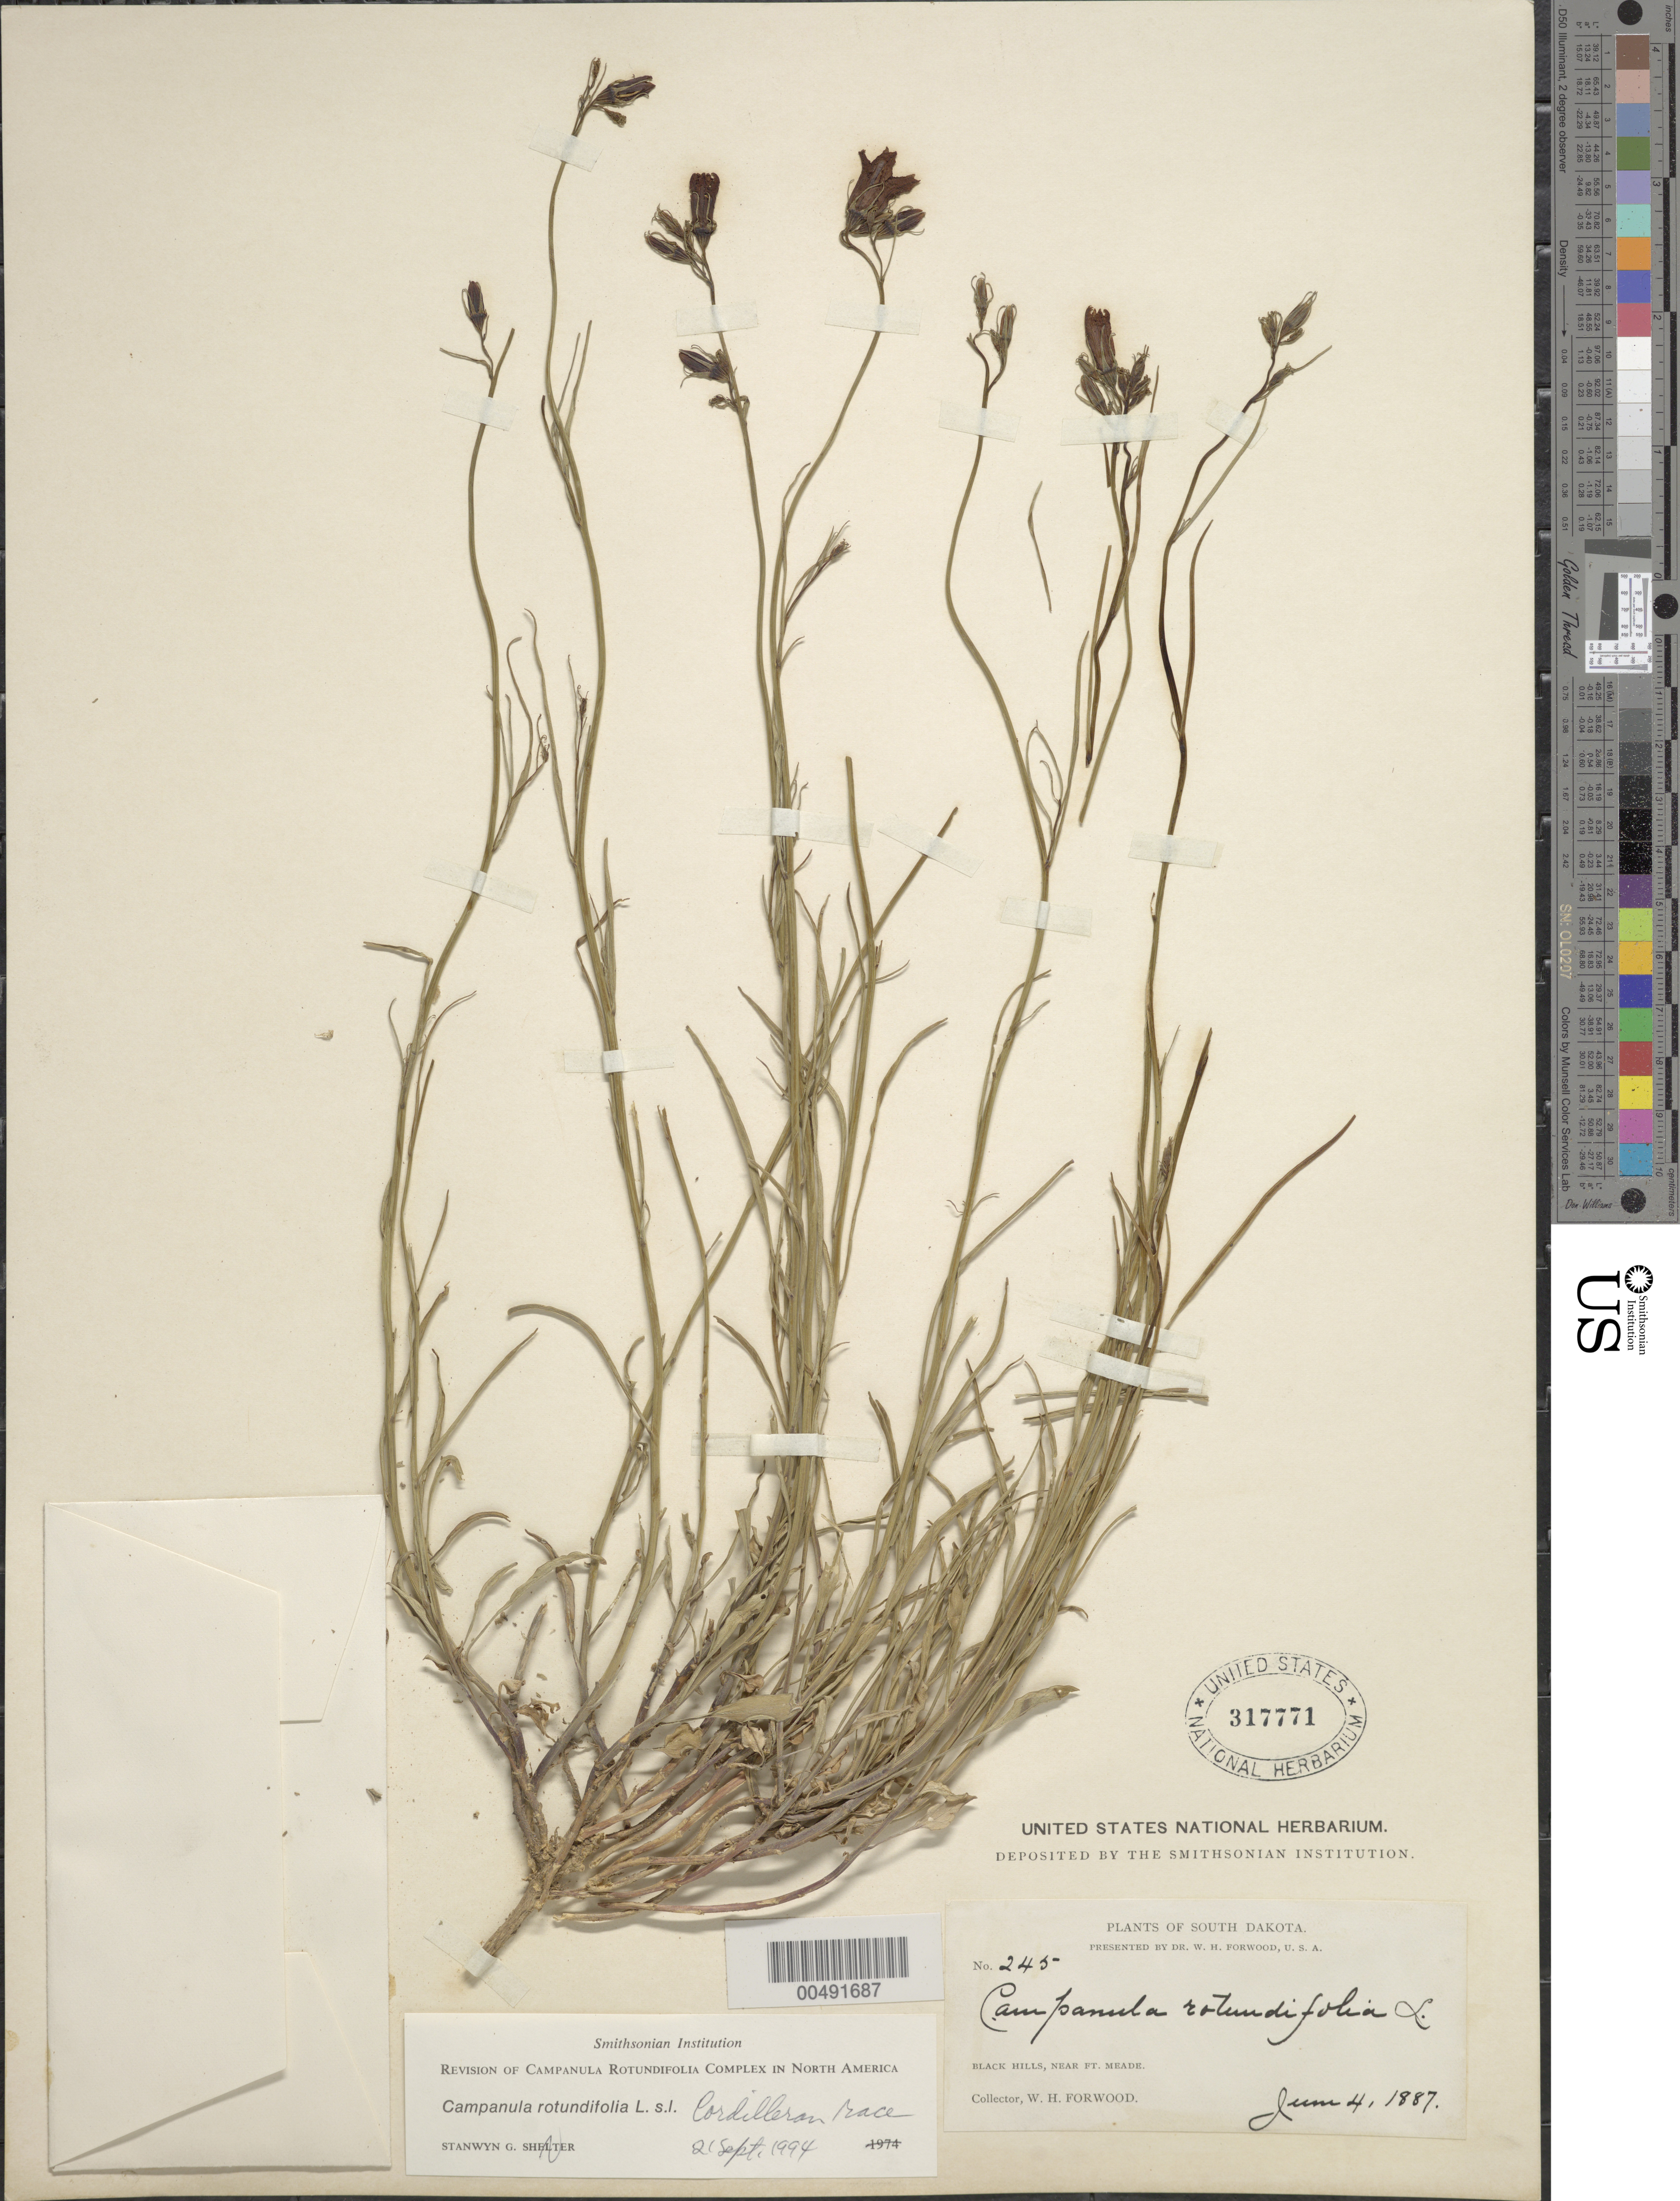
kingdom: Plantae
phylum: Tracheophyta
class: Magnoliopsida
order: Asterales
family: Campanulaceae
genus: Campanula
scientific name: Campanula rotundifolia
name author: L.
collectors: W. Forwood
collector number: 245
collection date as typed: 04 Jun 1887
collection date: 1887-06-04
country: United States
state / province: South Dakota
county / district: Lawrence / Meade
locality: Black Hills, near Fort Meade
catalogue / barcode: US 317771